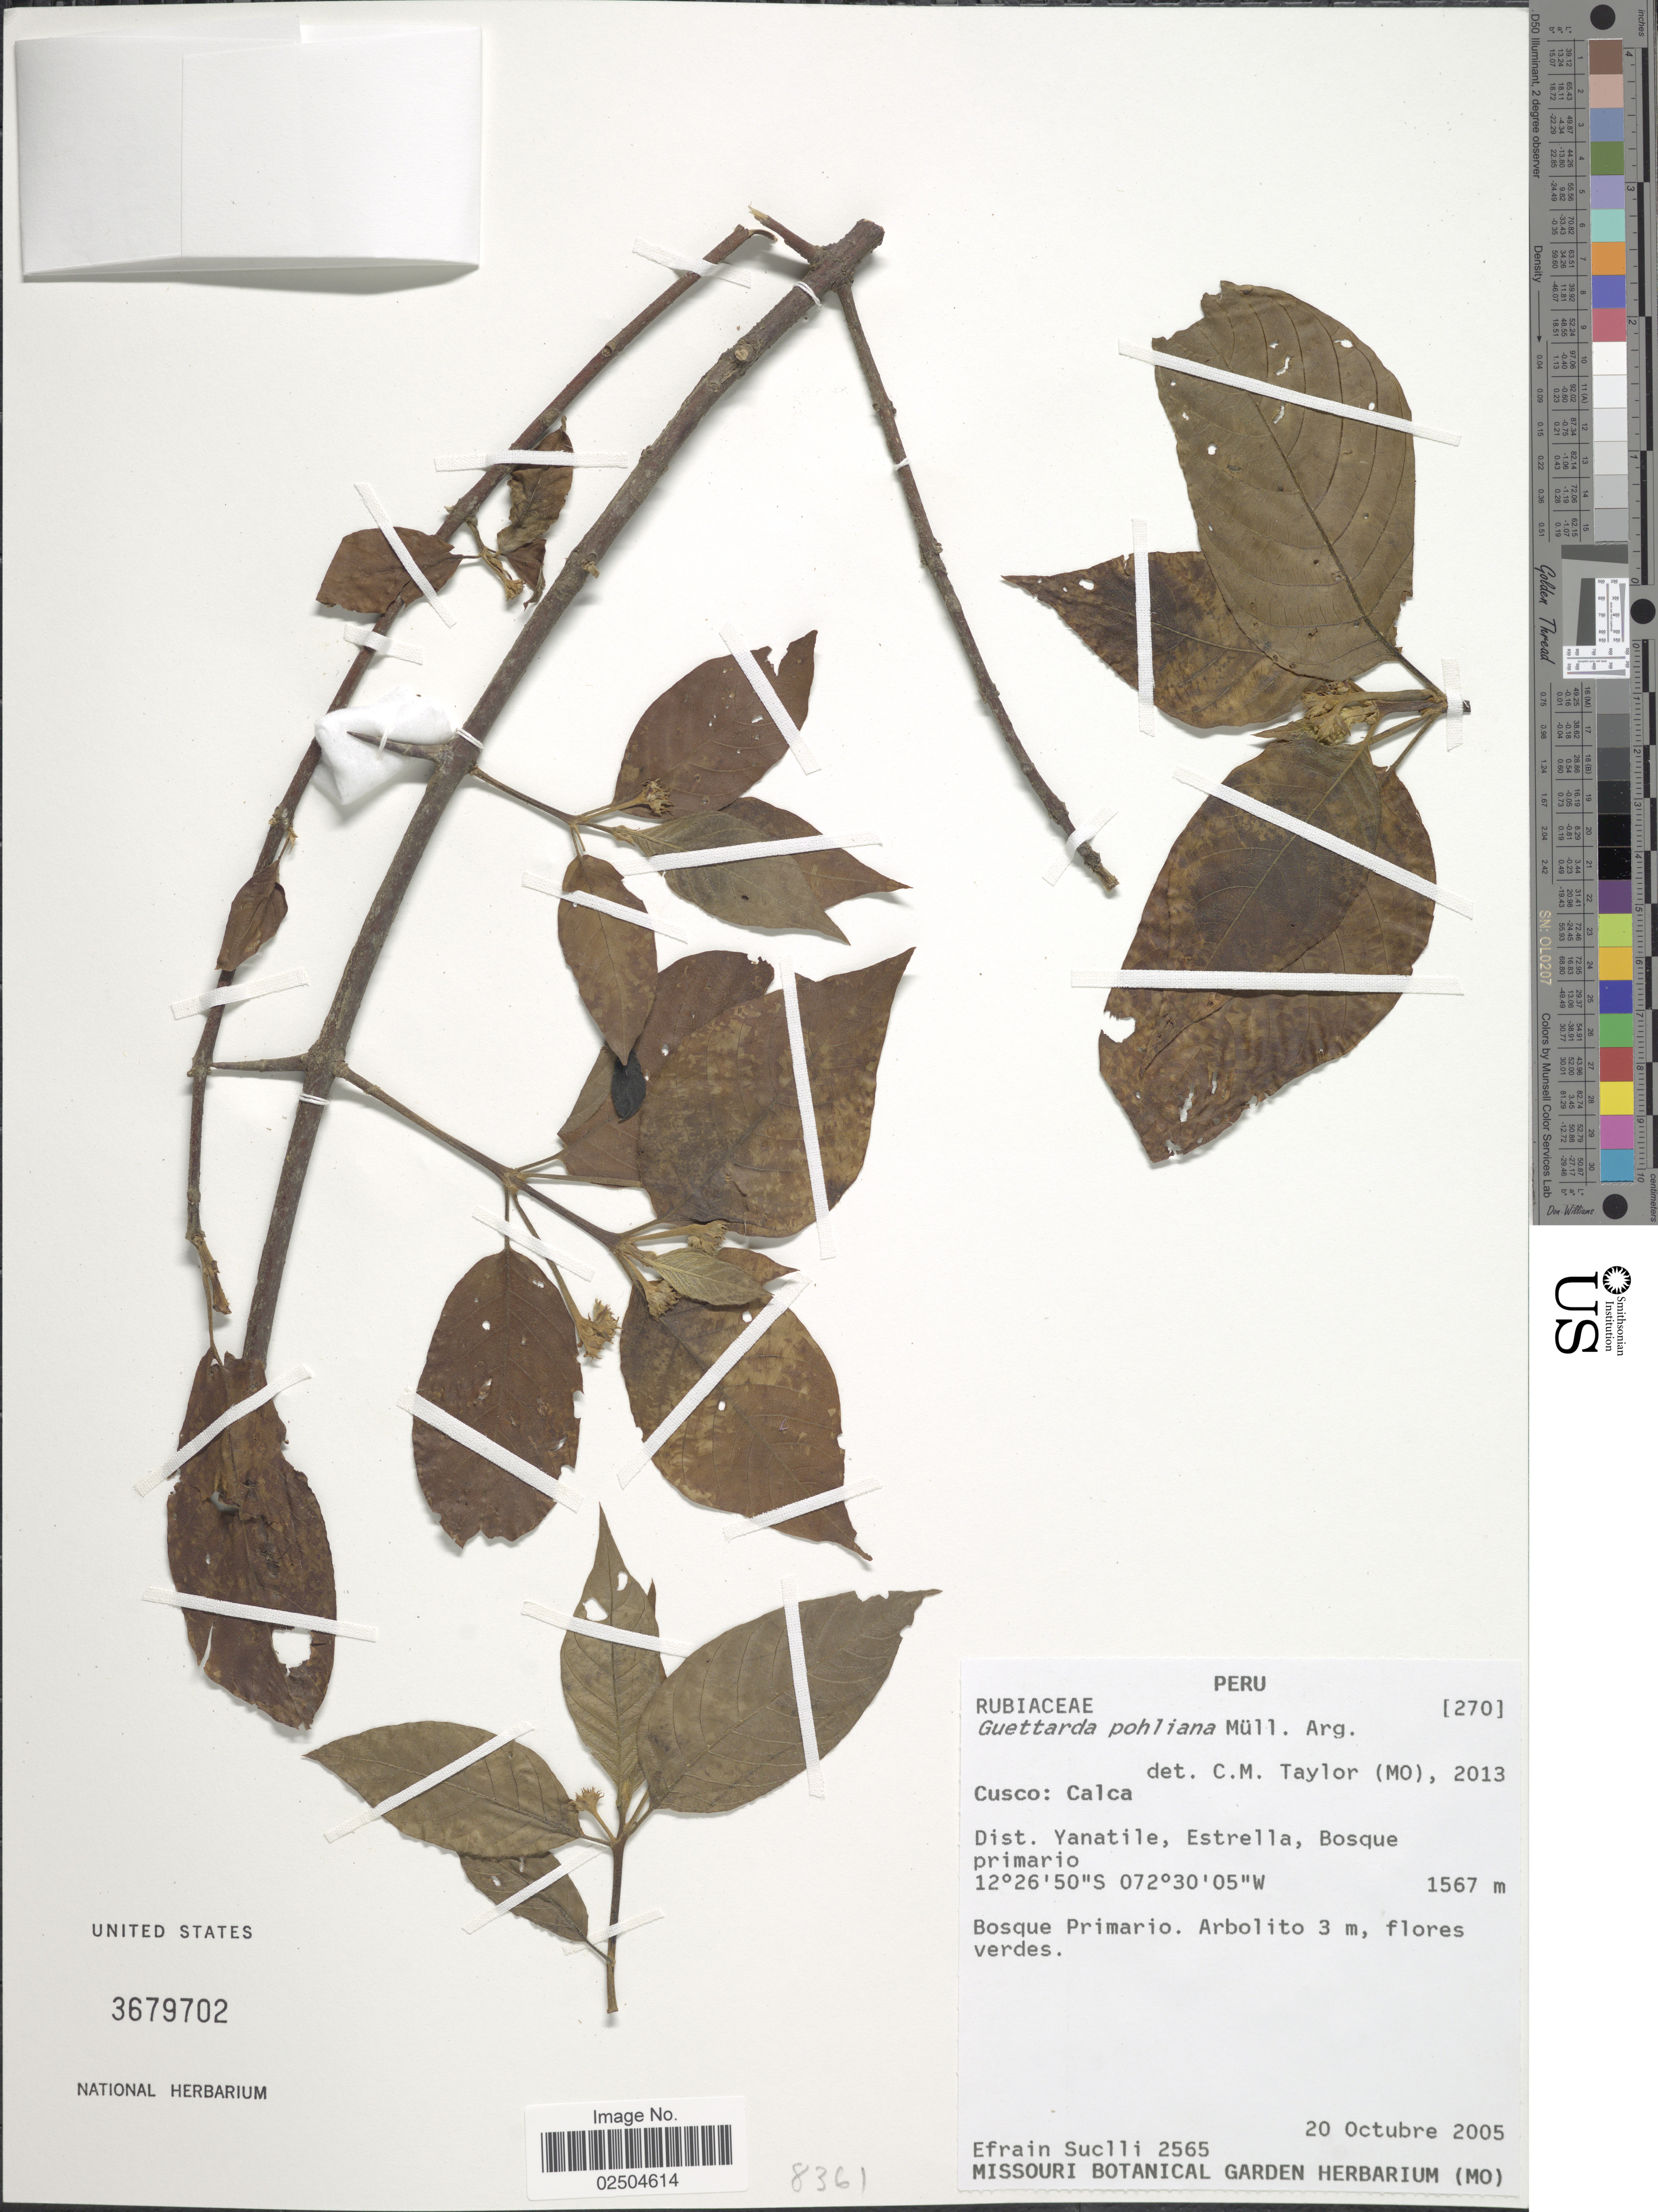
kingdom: Plantae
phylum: Tracheophyta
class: Magnoliopsida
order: Gentianales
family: Rubiaceae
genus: Guettarda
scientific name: Guettarda pohliana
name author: Müll. Arg.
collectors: E. Suclli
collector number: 2565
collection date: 2005-10-20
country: Peru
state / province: Cusco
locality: Calca, Dist. Yanatile, Estrella, Bosque primario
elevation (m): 1567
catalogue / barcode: US 3679702